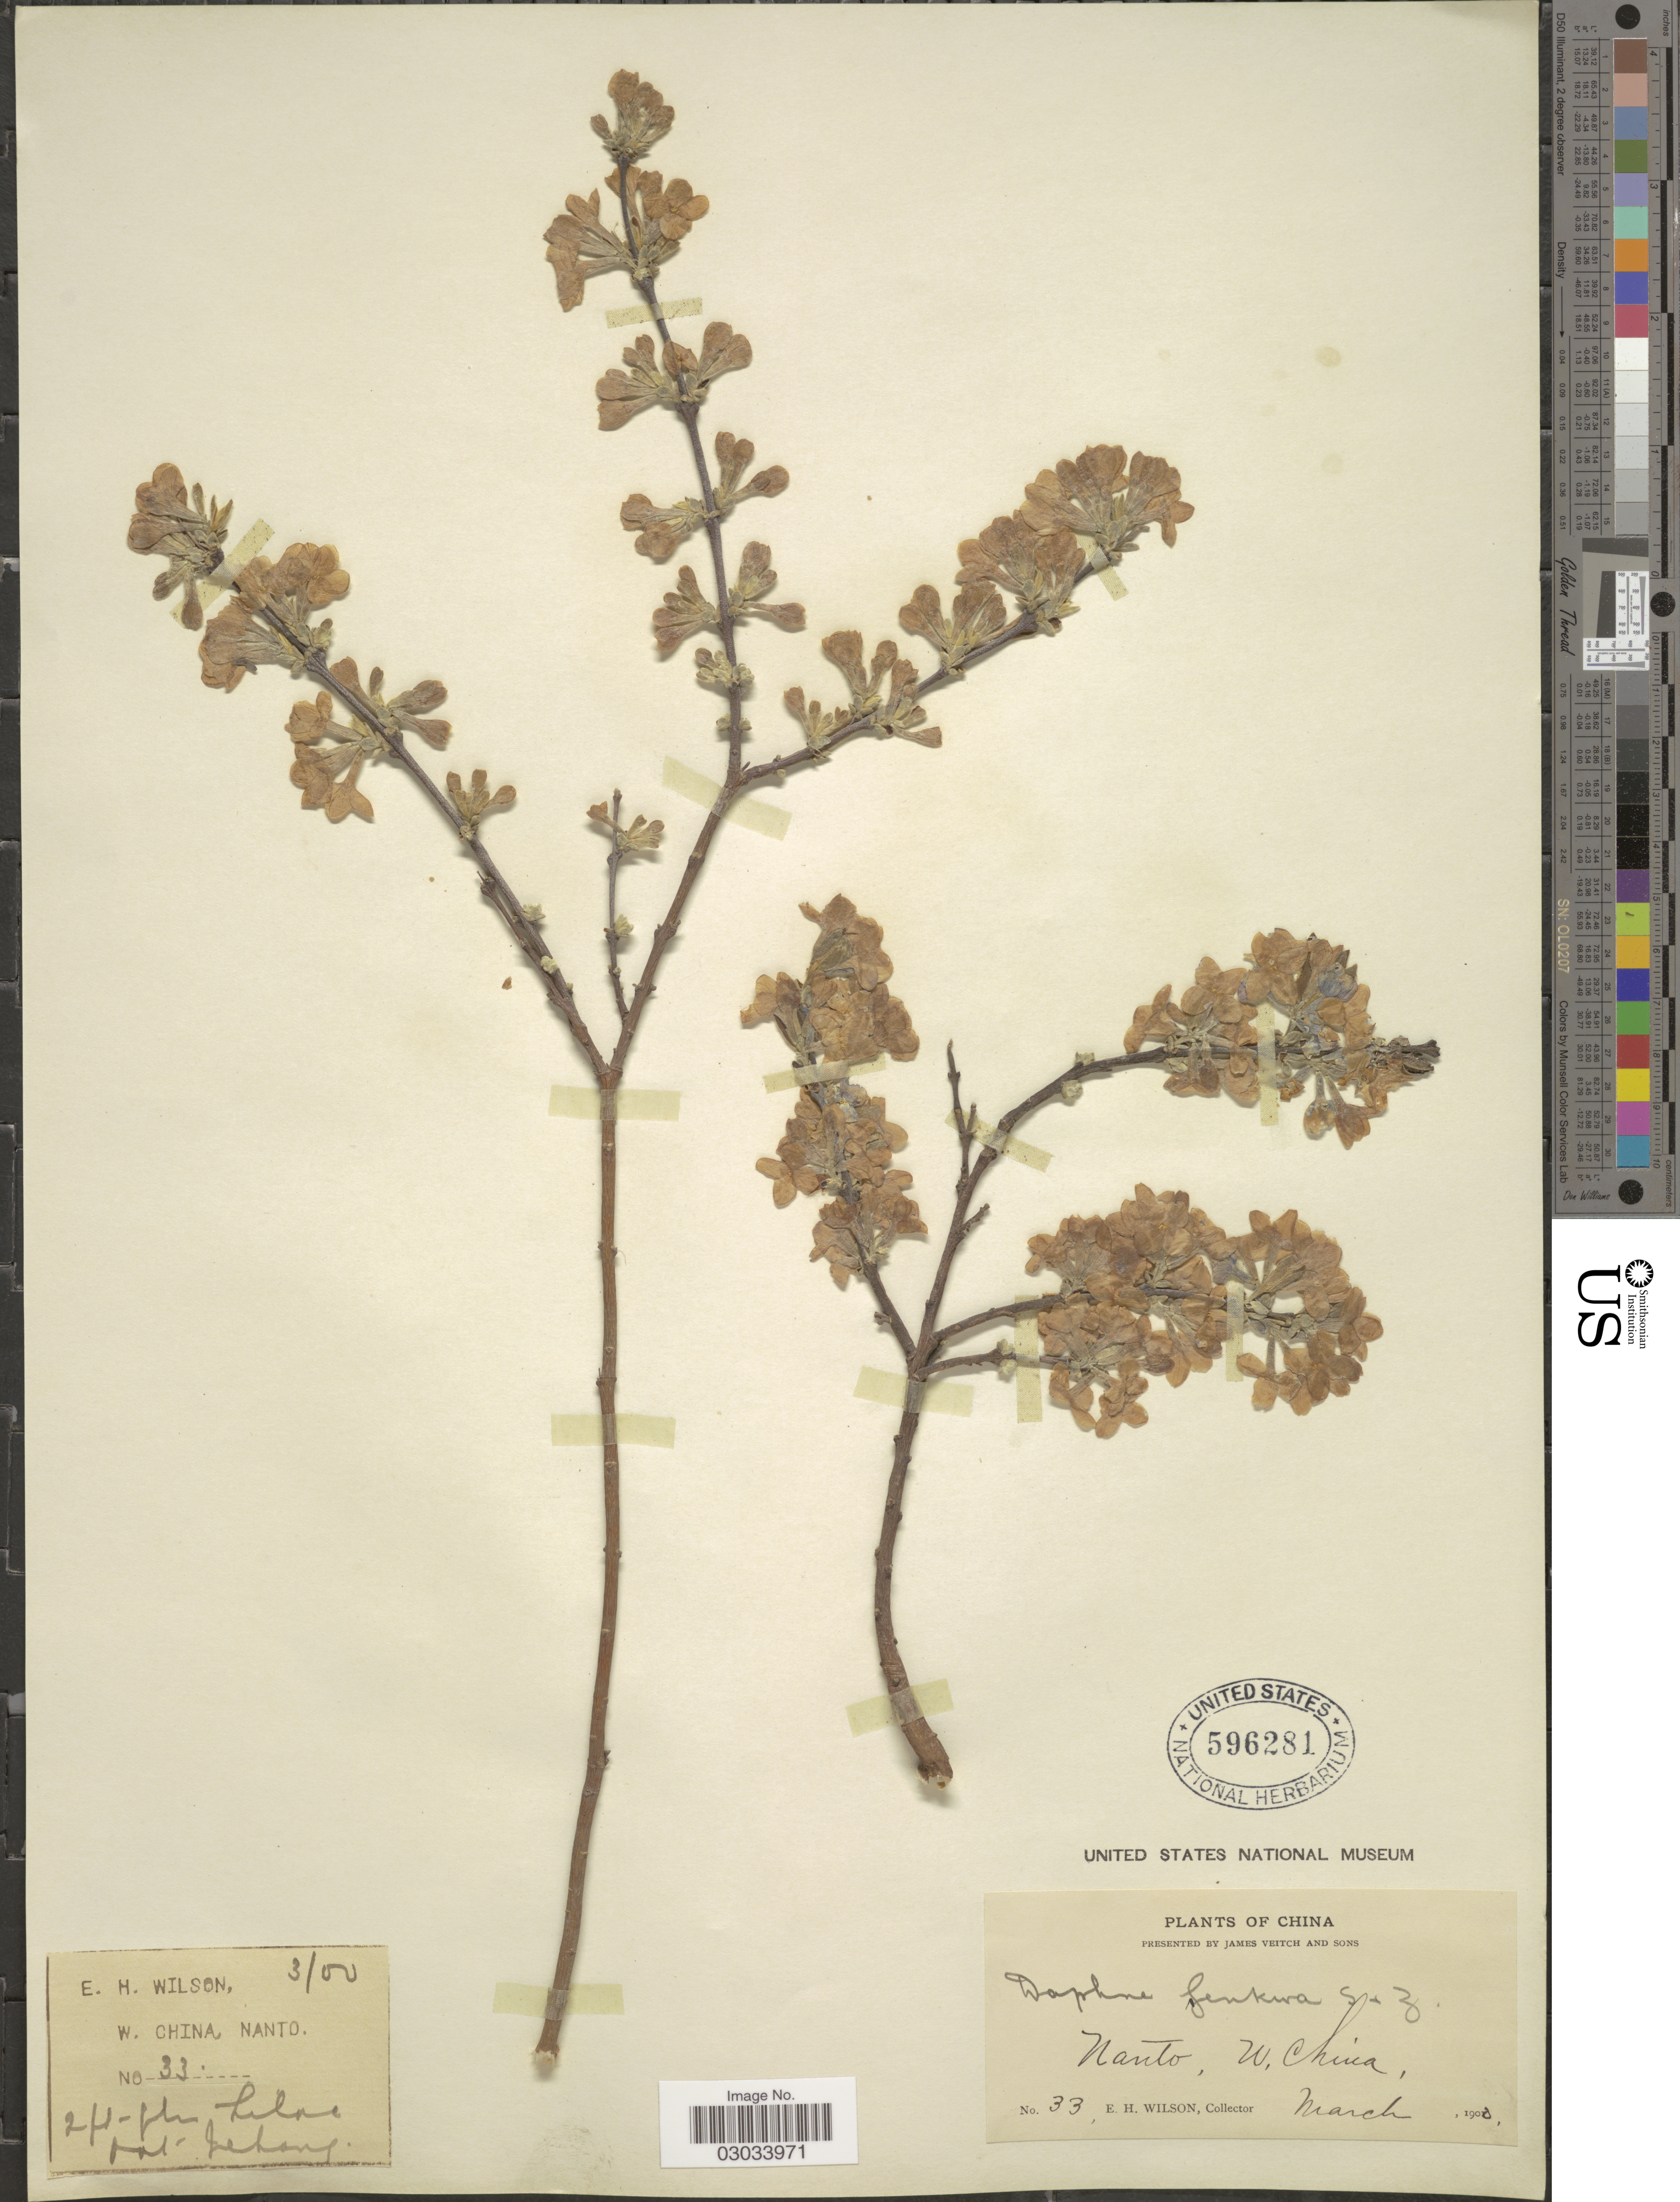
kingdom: Plantae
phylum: Tracheophyta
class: Magnoliopsida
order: Malvales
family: Thymelaeaceae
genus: Daphne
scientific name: Daphne genkwa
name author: Siebold & Zucc.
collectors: E. Wilson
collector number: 33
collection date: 1908-03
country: China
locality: Nanto, W. China.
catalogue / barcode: US 596281